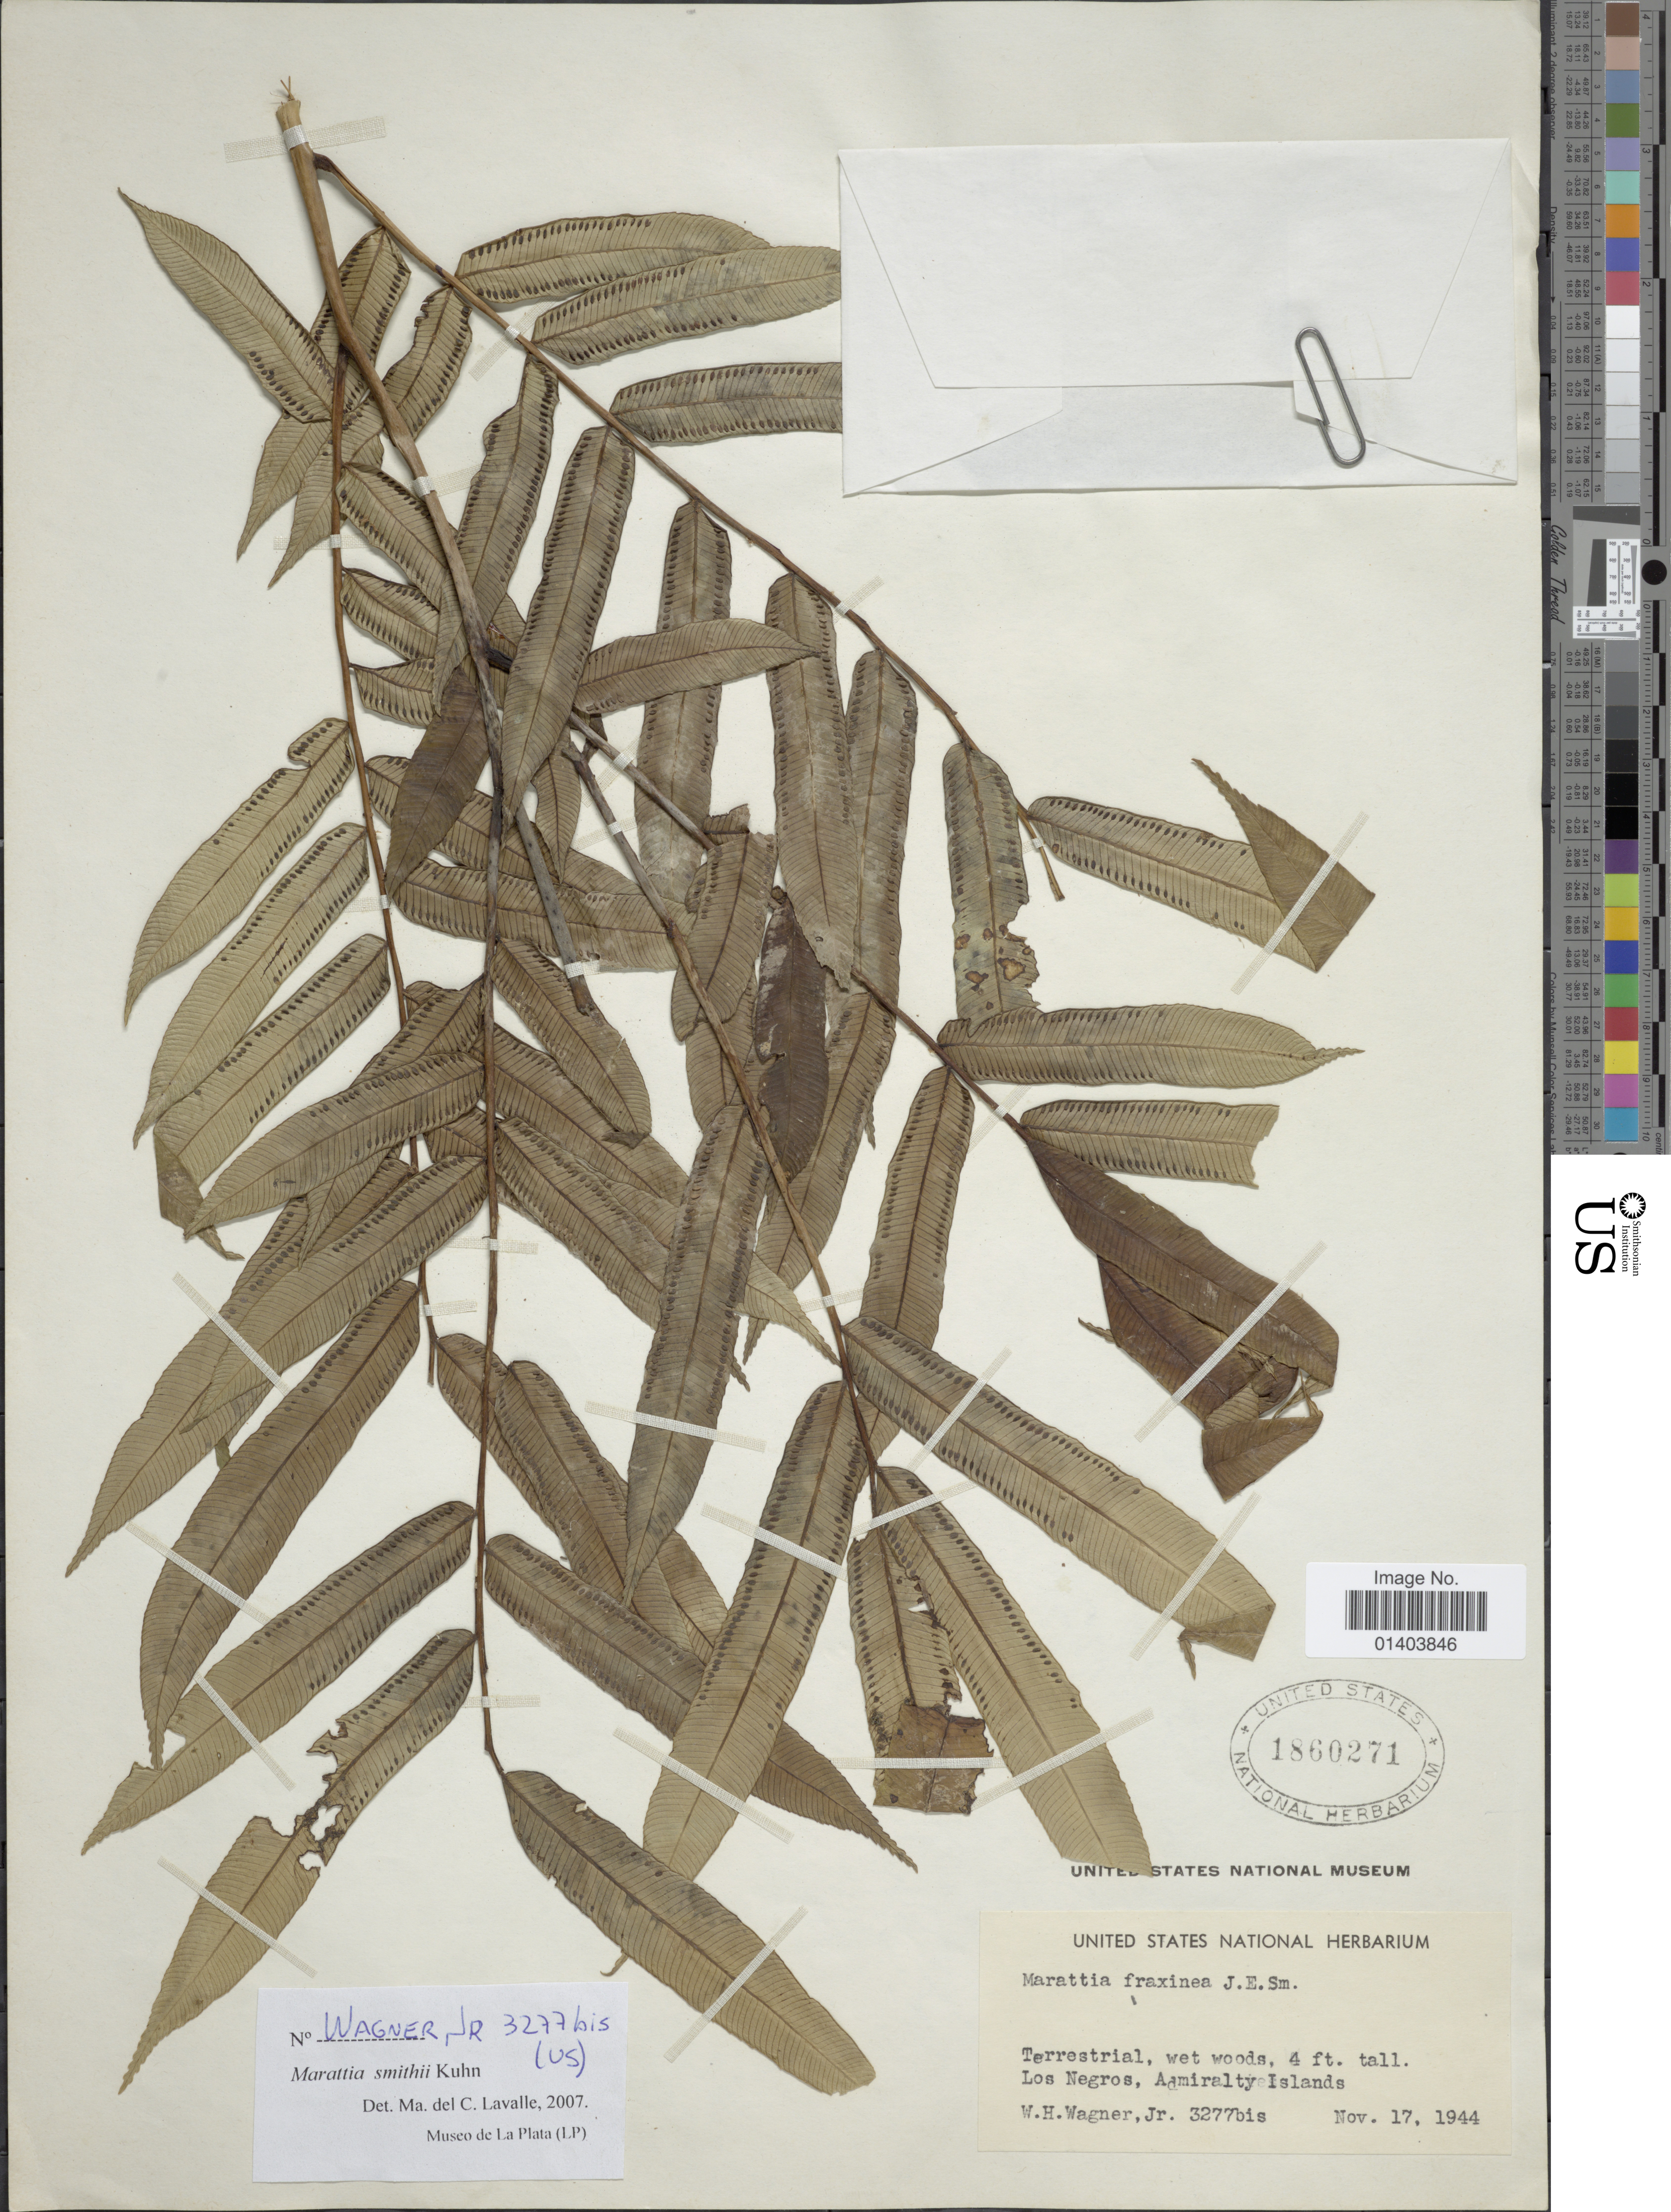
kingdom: Plantae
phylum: Tracheophyta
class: Polypodiopsida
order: Marattiales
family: Marattiaceae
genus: Ptisana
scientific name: Ptisana smithii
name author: (Mett. ex Kuhn) Murdock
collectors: W. H. Wagner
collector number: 3277bis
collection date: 1944-11-17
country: Papua New Guinea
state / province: Manus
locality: Los Negros, Admiralty Islands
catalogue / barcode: US 1860271